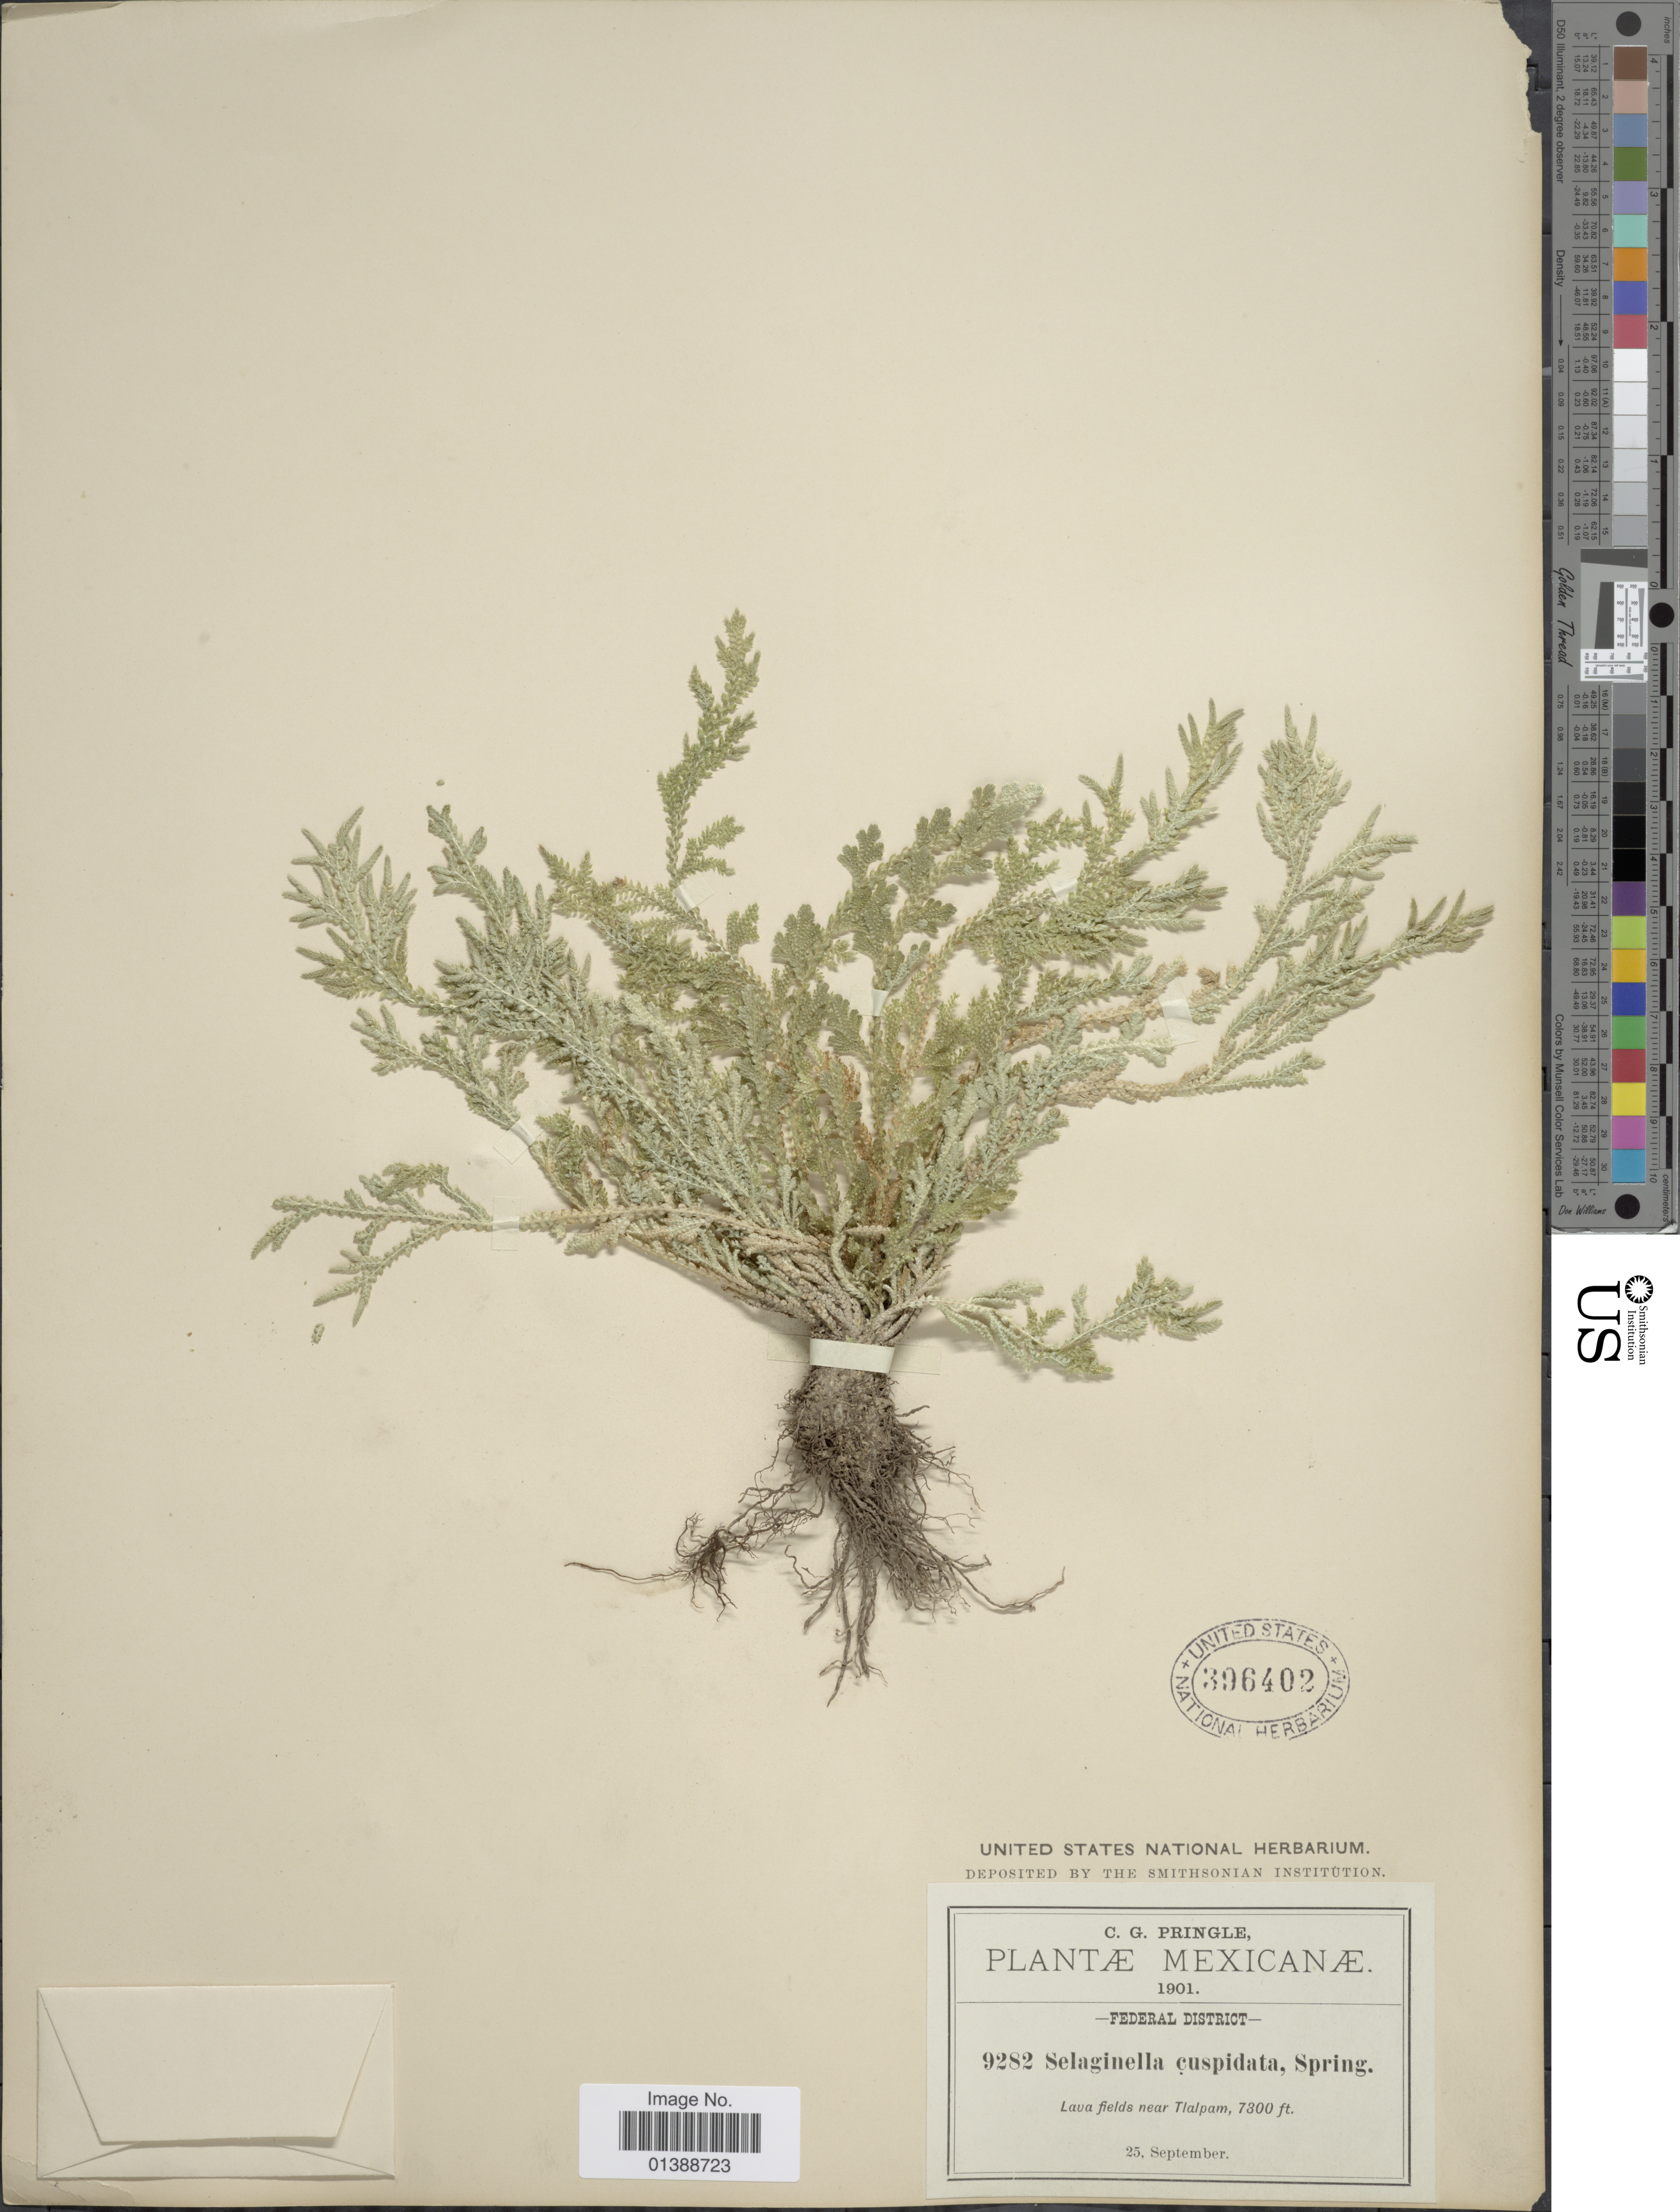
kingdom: Plantae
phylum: Tracheophyta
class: Lycopodiopsida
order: Selaginellales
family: Selaginellaceae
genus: Selaginella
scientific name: Selaginella pallescens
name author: (C. Presl) Spring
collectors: C. G. Pringle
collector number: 9282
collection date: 1901-09-25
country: Mexico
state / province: Distrito Federal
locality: Lava fields near Tlalpam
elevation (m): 2225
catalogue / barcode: US 396402